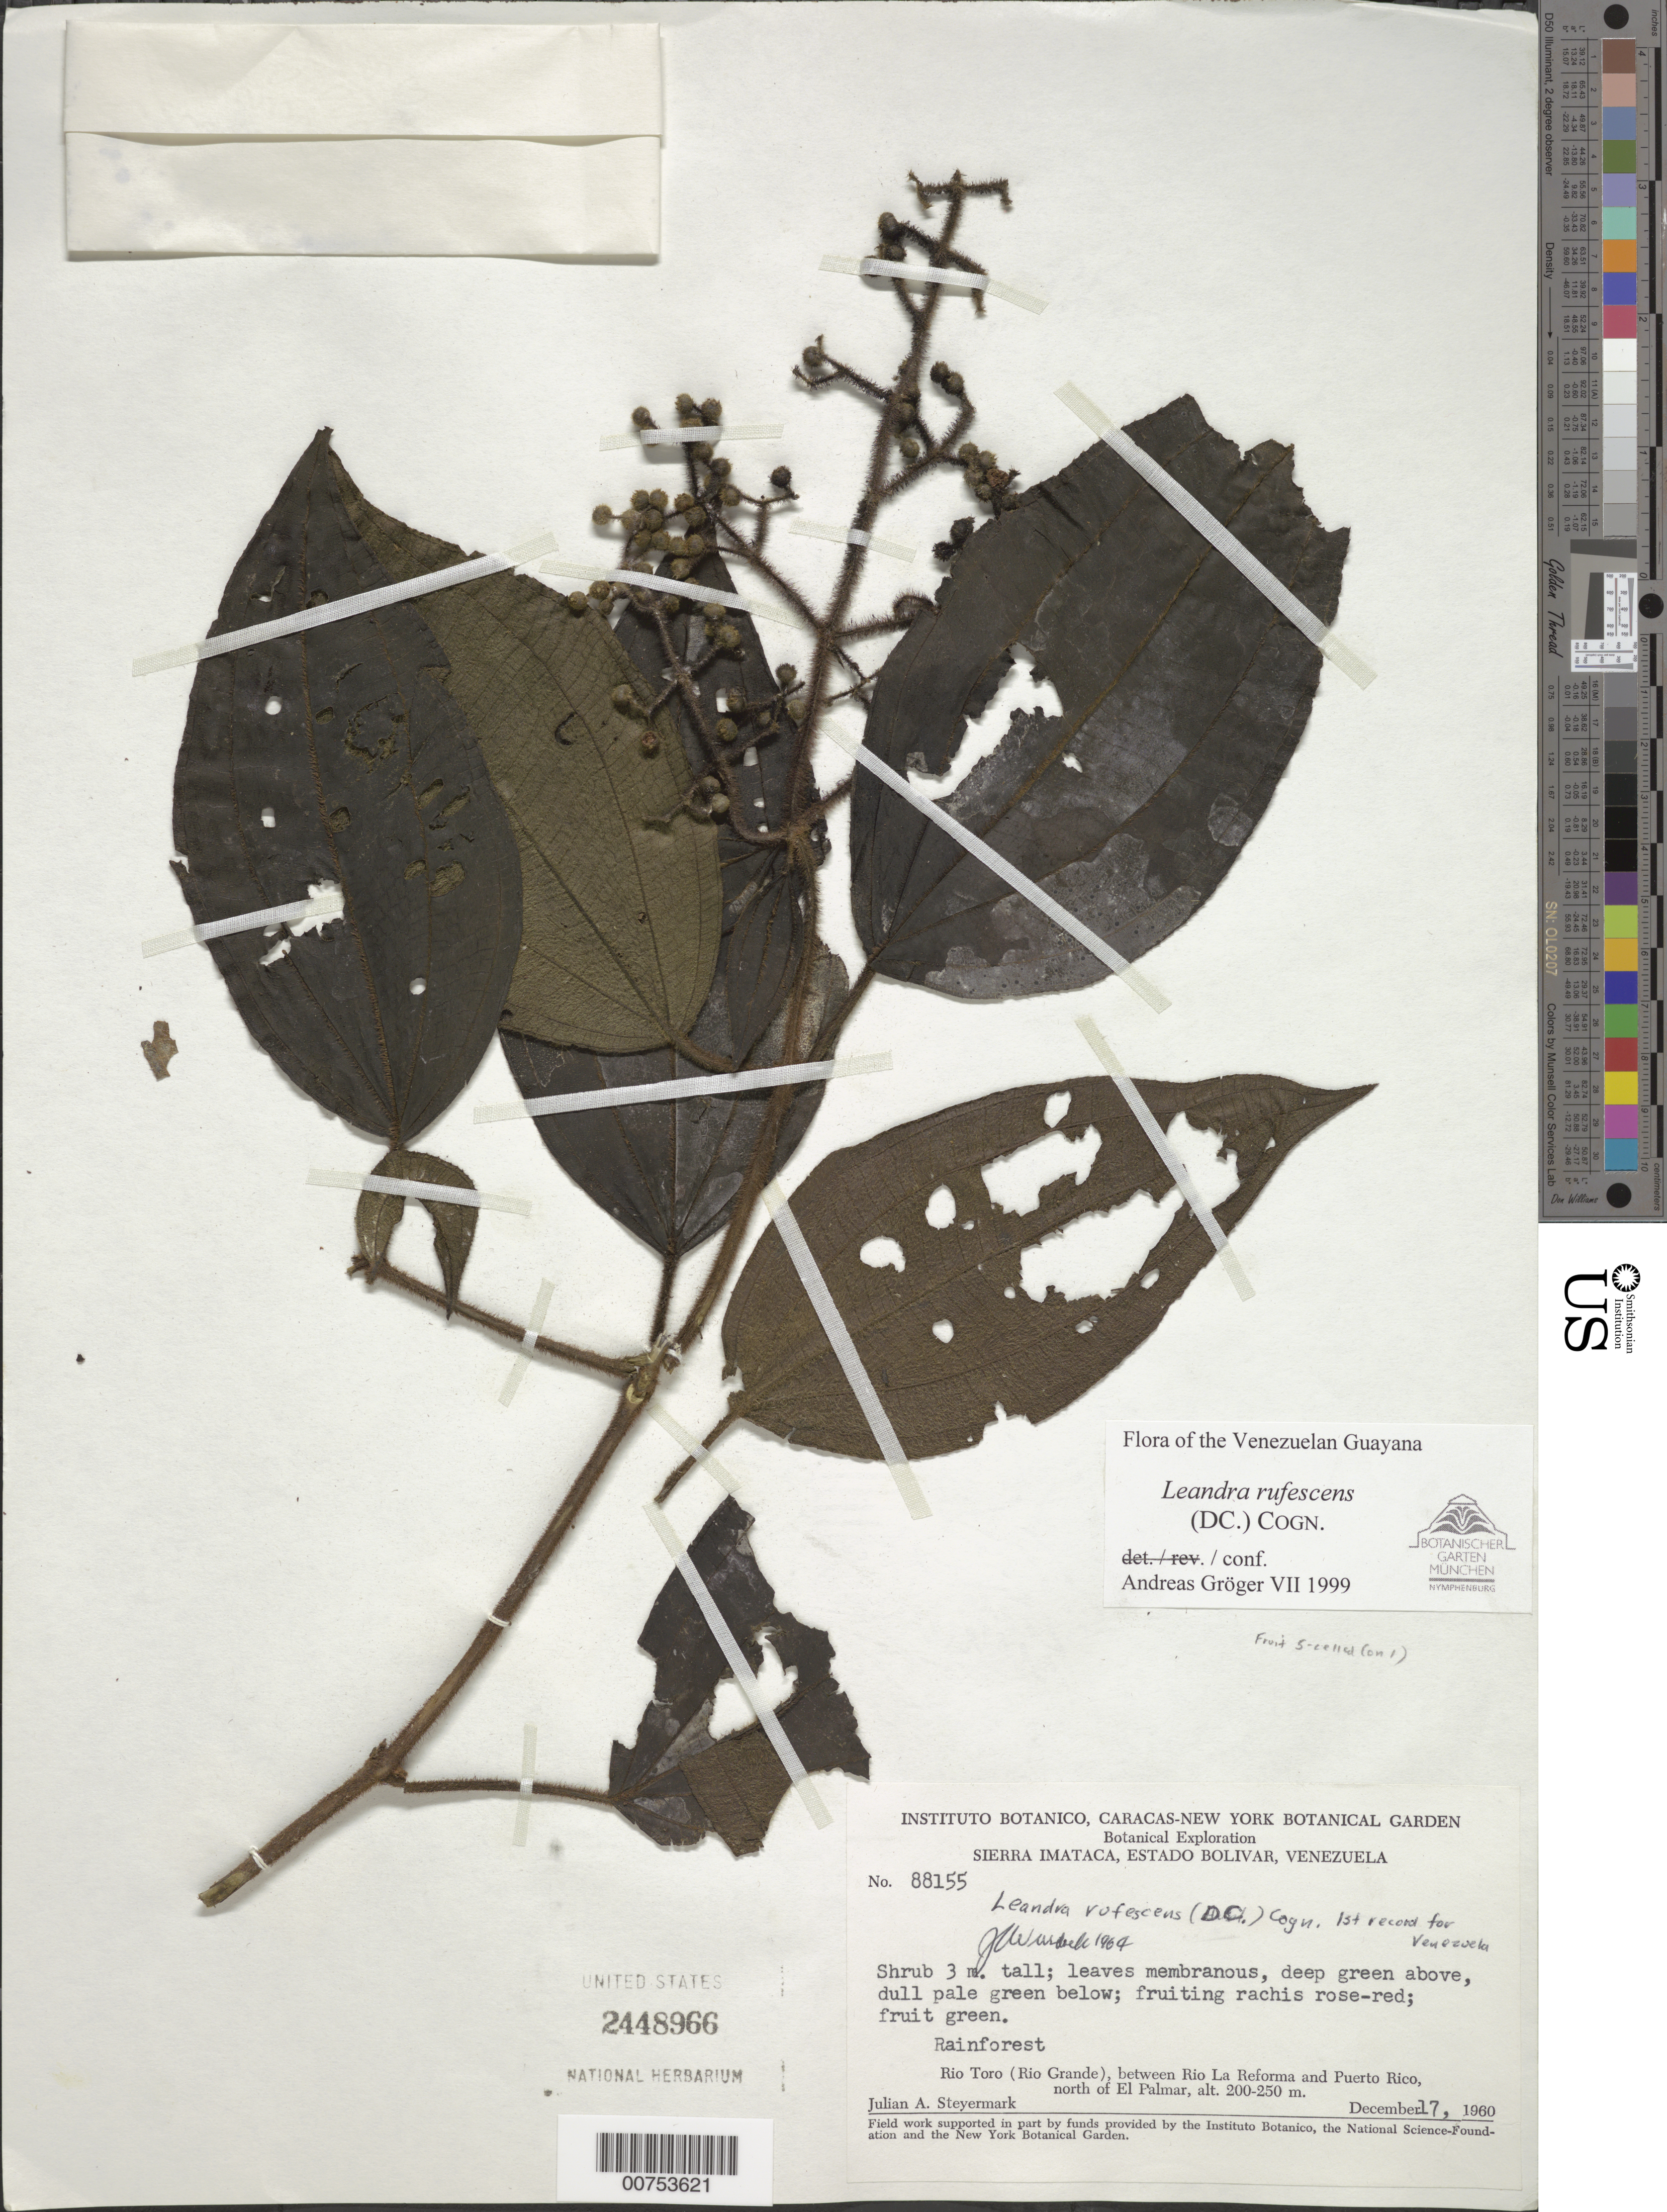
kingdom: Plantae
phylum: Tracheophyta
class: Magnoliopsida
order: Myrtales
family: Melastomataceae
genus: Leandra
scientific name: Leandra rufescens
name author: (DC.) Cogn.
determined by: Gröger, A.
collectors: J. Steyermark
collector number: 88155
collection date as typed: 17-Dec-60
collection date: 1960-12-17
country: Venezuela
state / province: Bolívar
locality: Sierra Imataca, Río Toro (Río Grande), between Río La Reforma and Puerto Rico, N of El Palmar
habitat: Rainforest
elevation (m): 200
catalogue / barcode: US 2448966